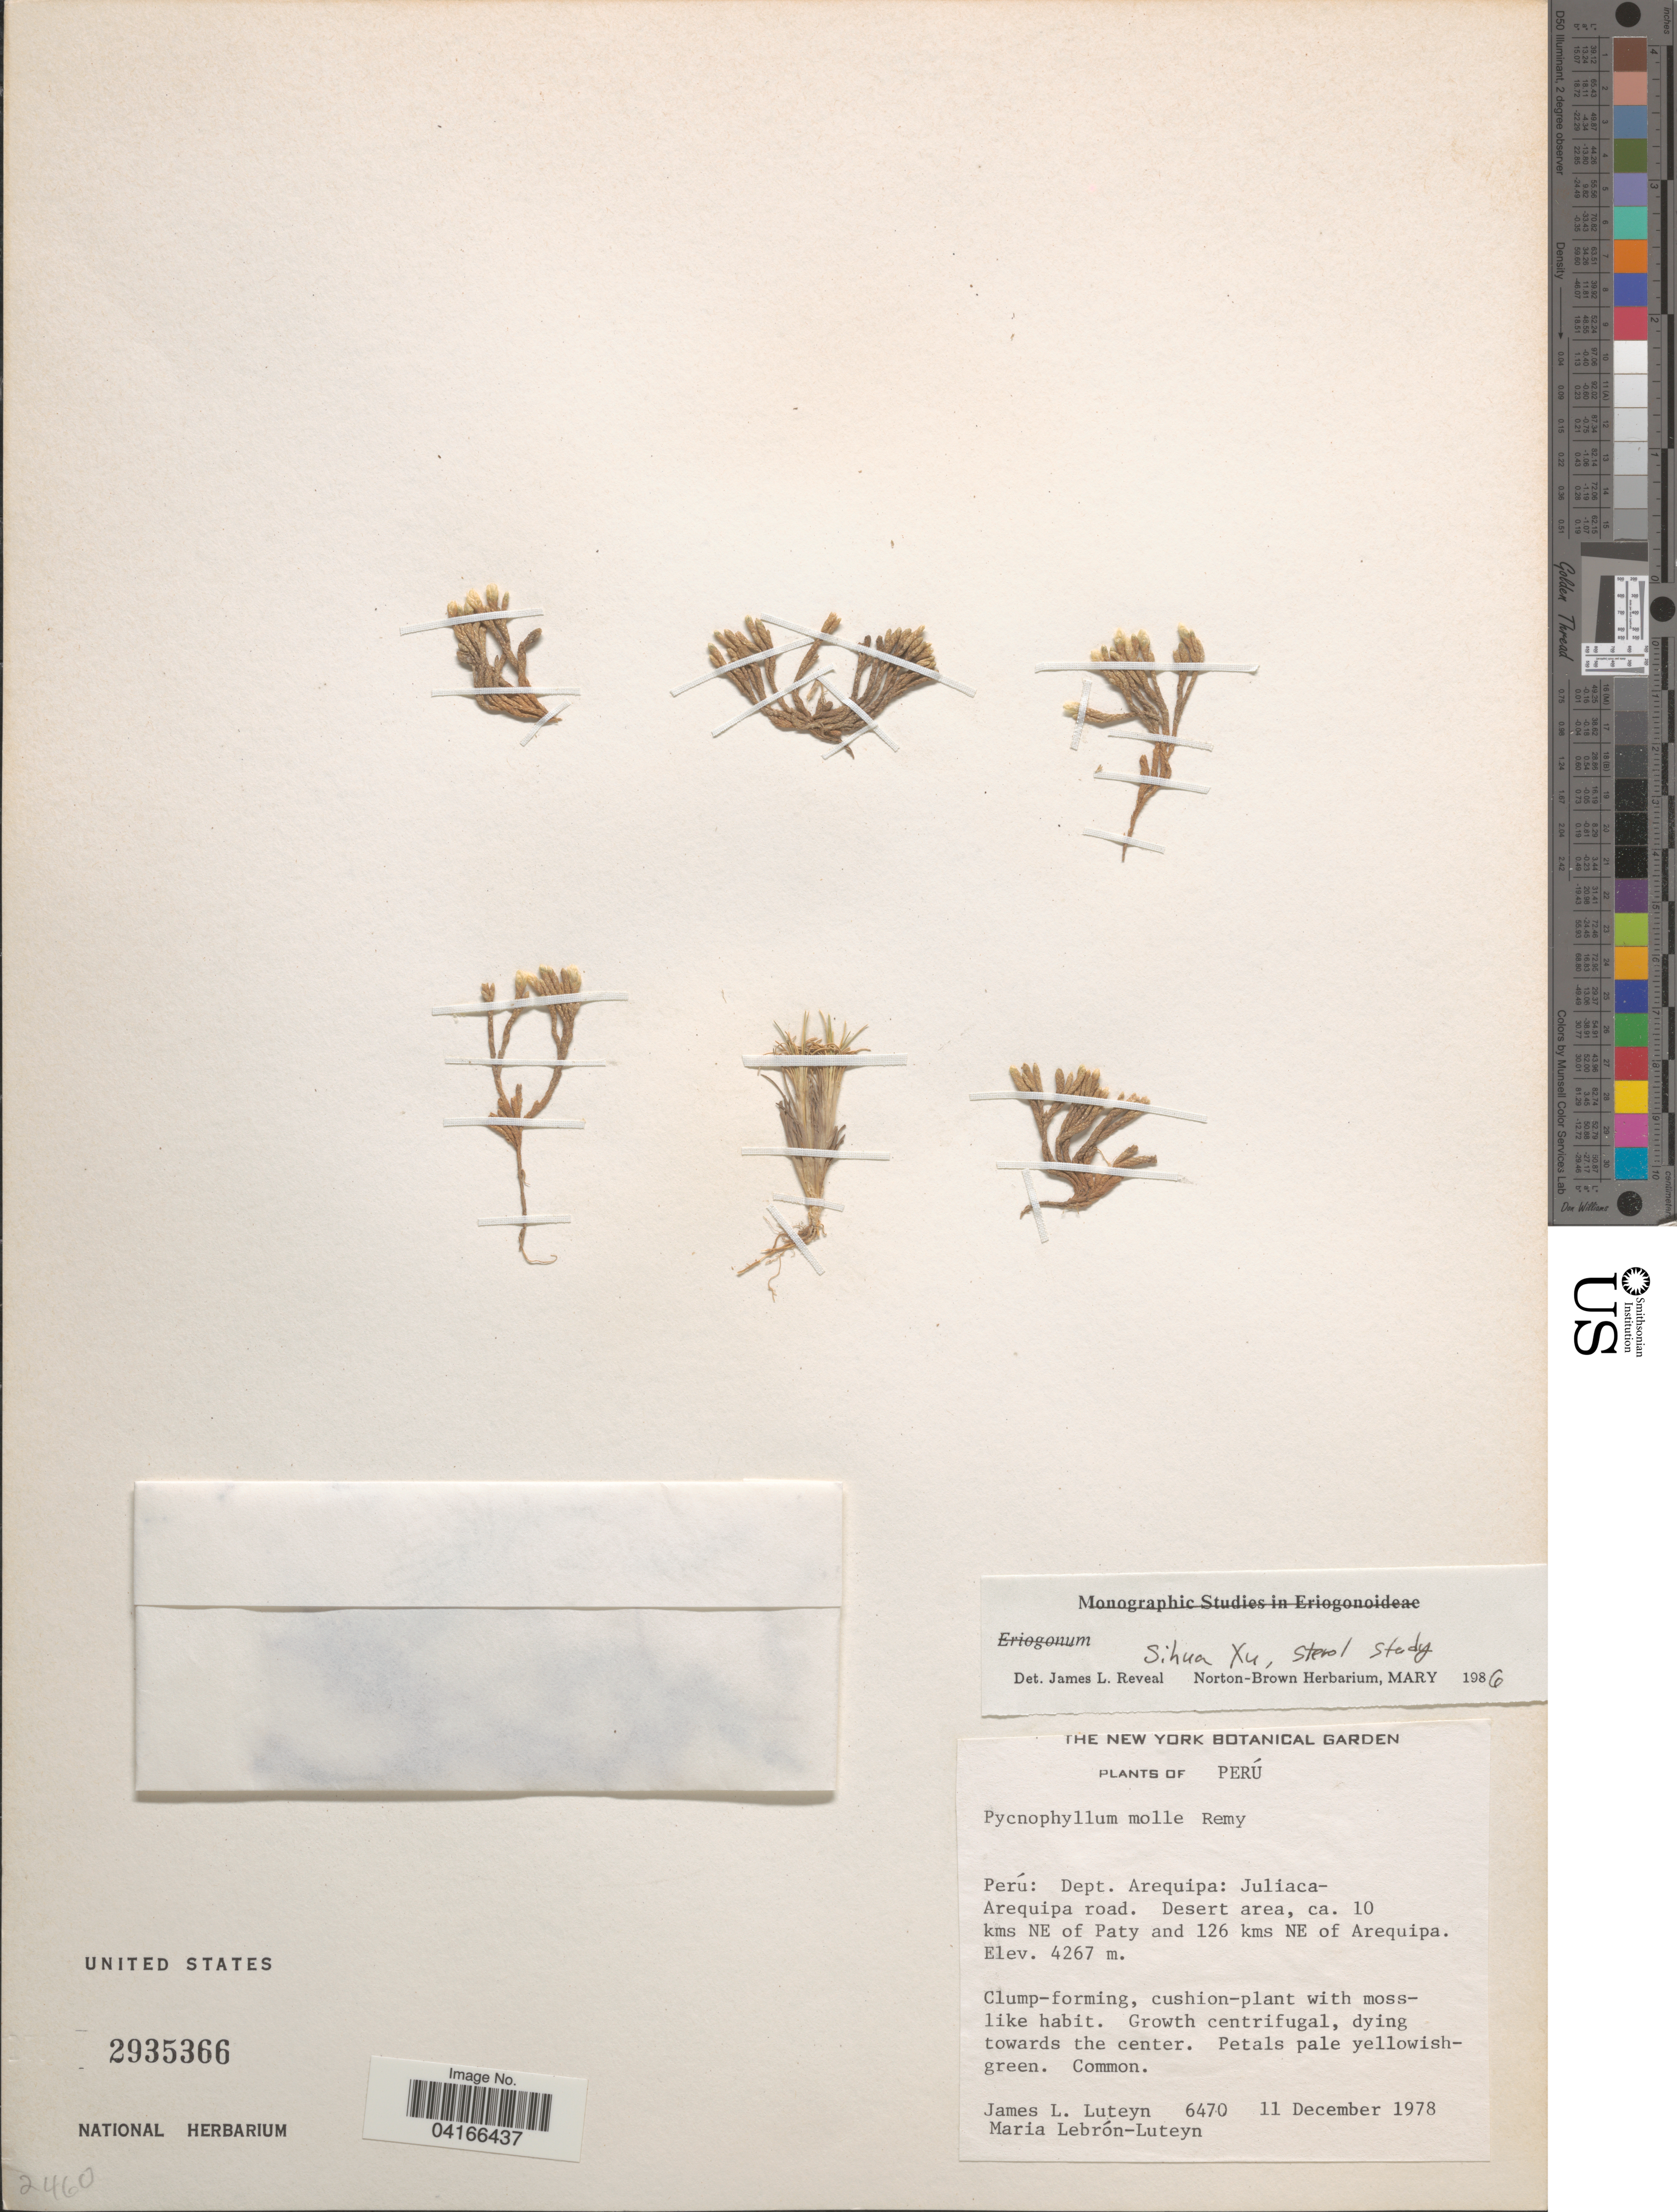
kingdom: Plantae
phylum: Tracheophyta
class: Magnoliopsida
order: Caryophyllales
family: Caryophyllaceae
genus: Pycnophyllum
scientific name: Pycnophyllum molle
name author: J. Rémy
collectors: J. L. Luteyn & M. L. Lebrón-Luteyn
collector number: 6470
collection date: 1978-12-11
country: Peru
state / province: Arequipa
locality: Dept. Arequipa: Juliaca- Arequipa road. Desert area, ca. 10 kms NE of Paty and 126 kms NE of Arequipa.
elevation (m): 4267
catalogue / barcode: US 2935366